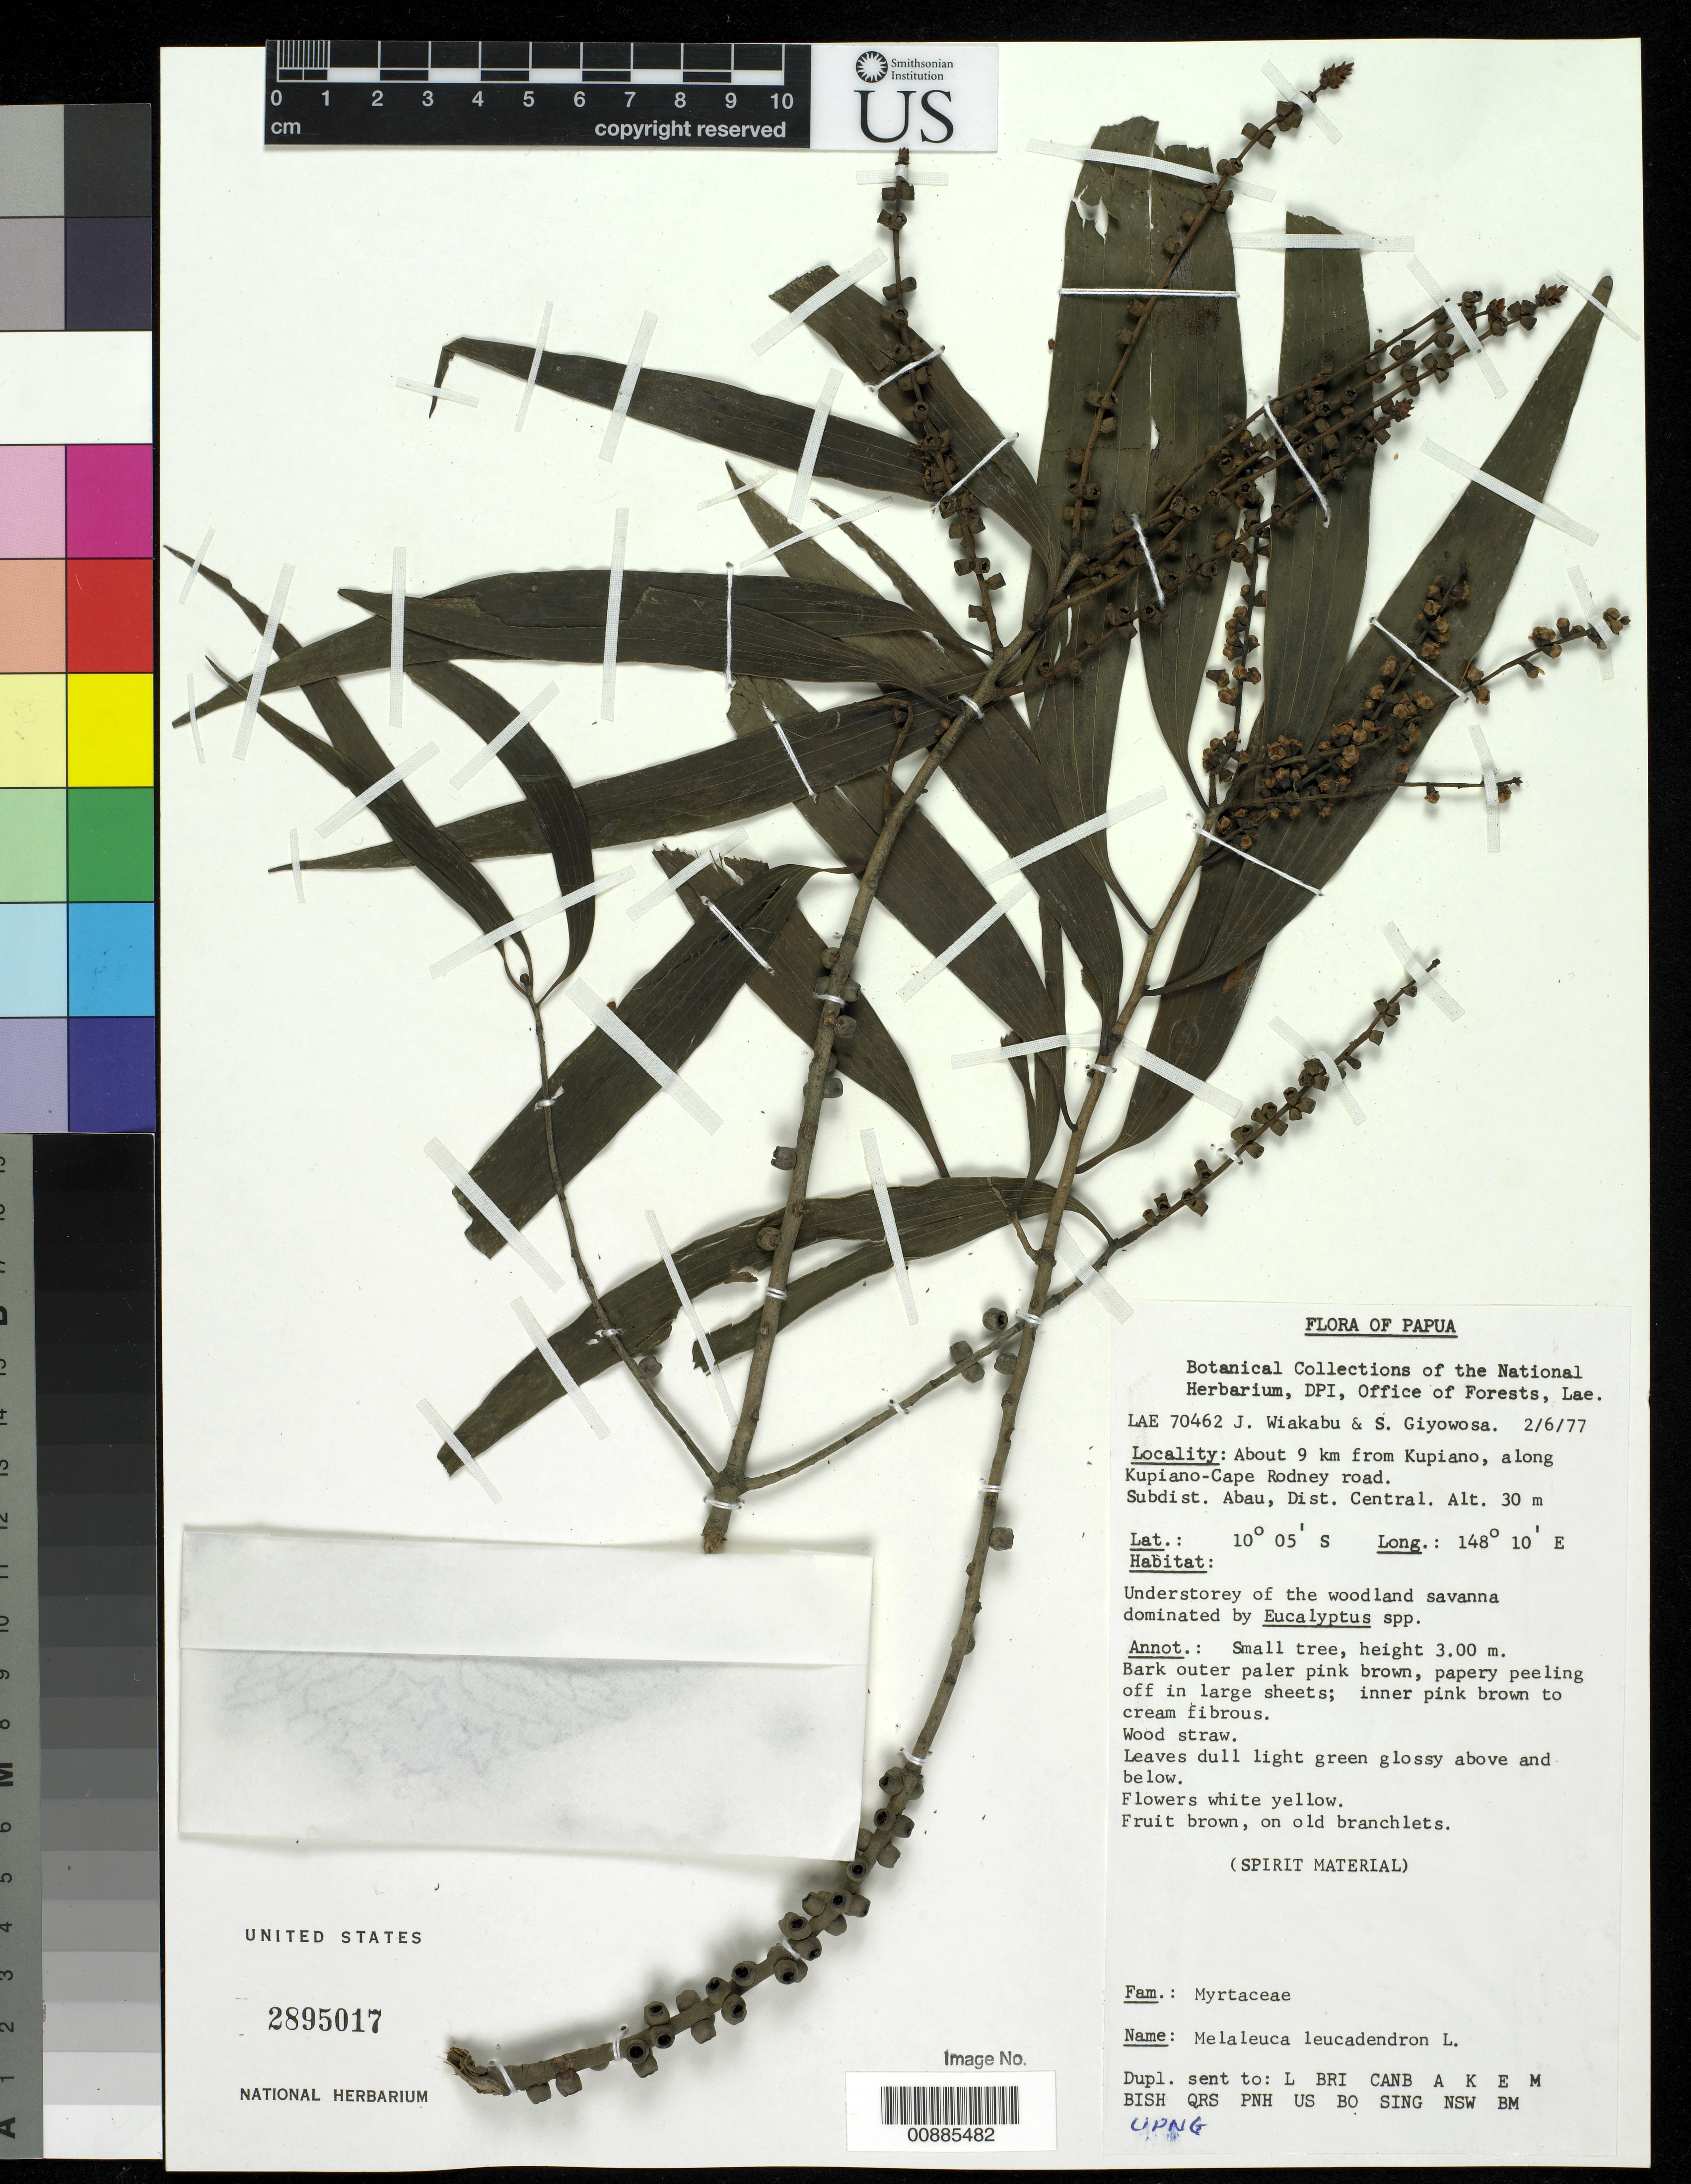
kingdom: Plantae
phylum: Tracheophyta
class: Magnoliopsida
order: Myrtales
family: Myrtaceae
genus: Melaleuca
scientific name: Melaleuca leucadendra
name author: (L.) L.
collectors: J. Wiakabu & S. Giyowosa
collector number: LAE 70462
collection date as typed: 06 Feb 1977 or 02 Jun 1977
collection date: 1977-02-06 or 1977-06-02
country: Papua New Guinea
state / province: Central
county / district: Abau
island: New Guinea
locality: About 9 km from Kupiano, along Kupiano - Cape Rodney Road.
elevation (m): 30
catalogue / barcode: US 2895017